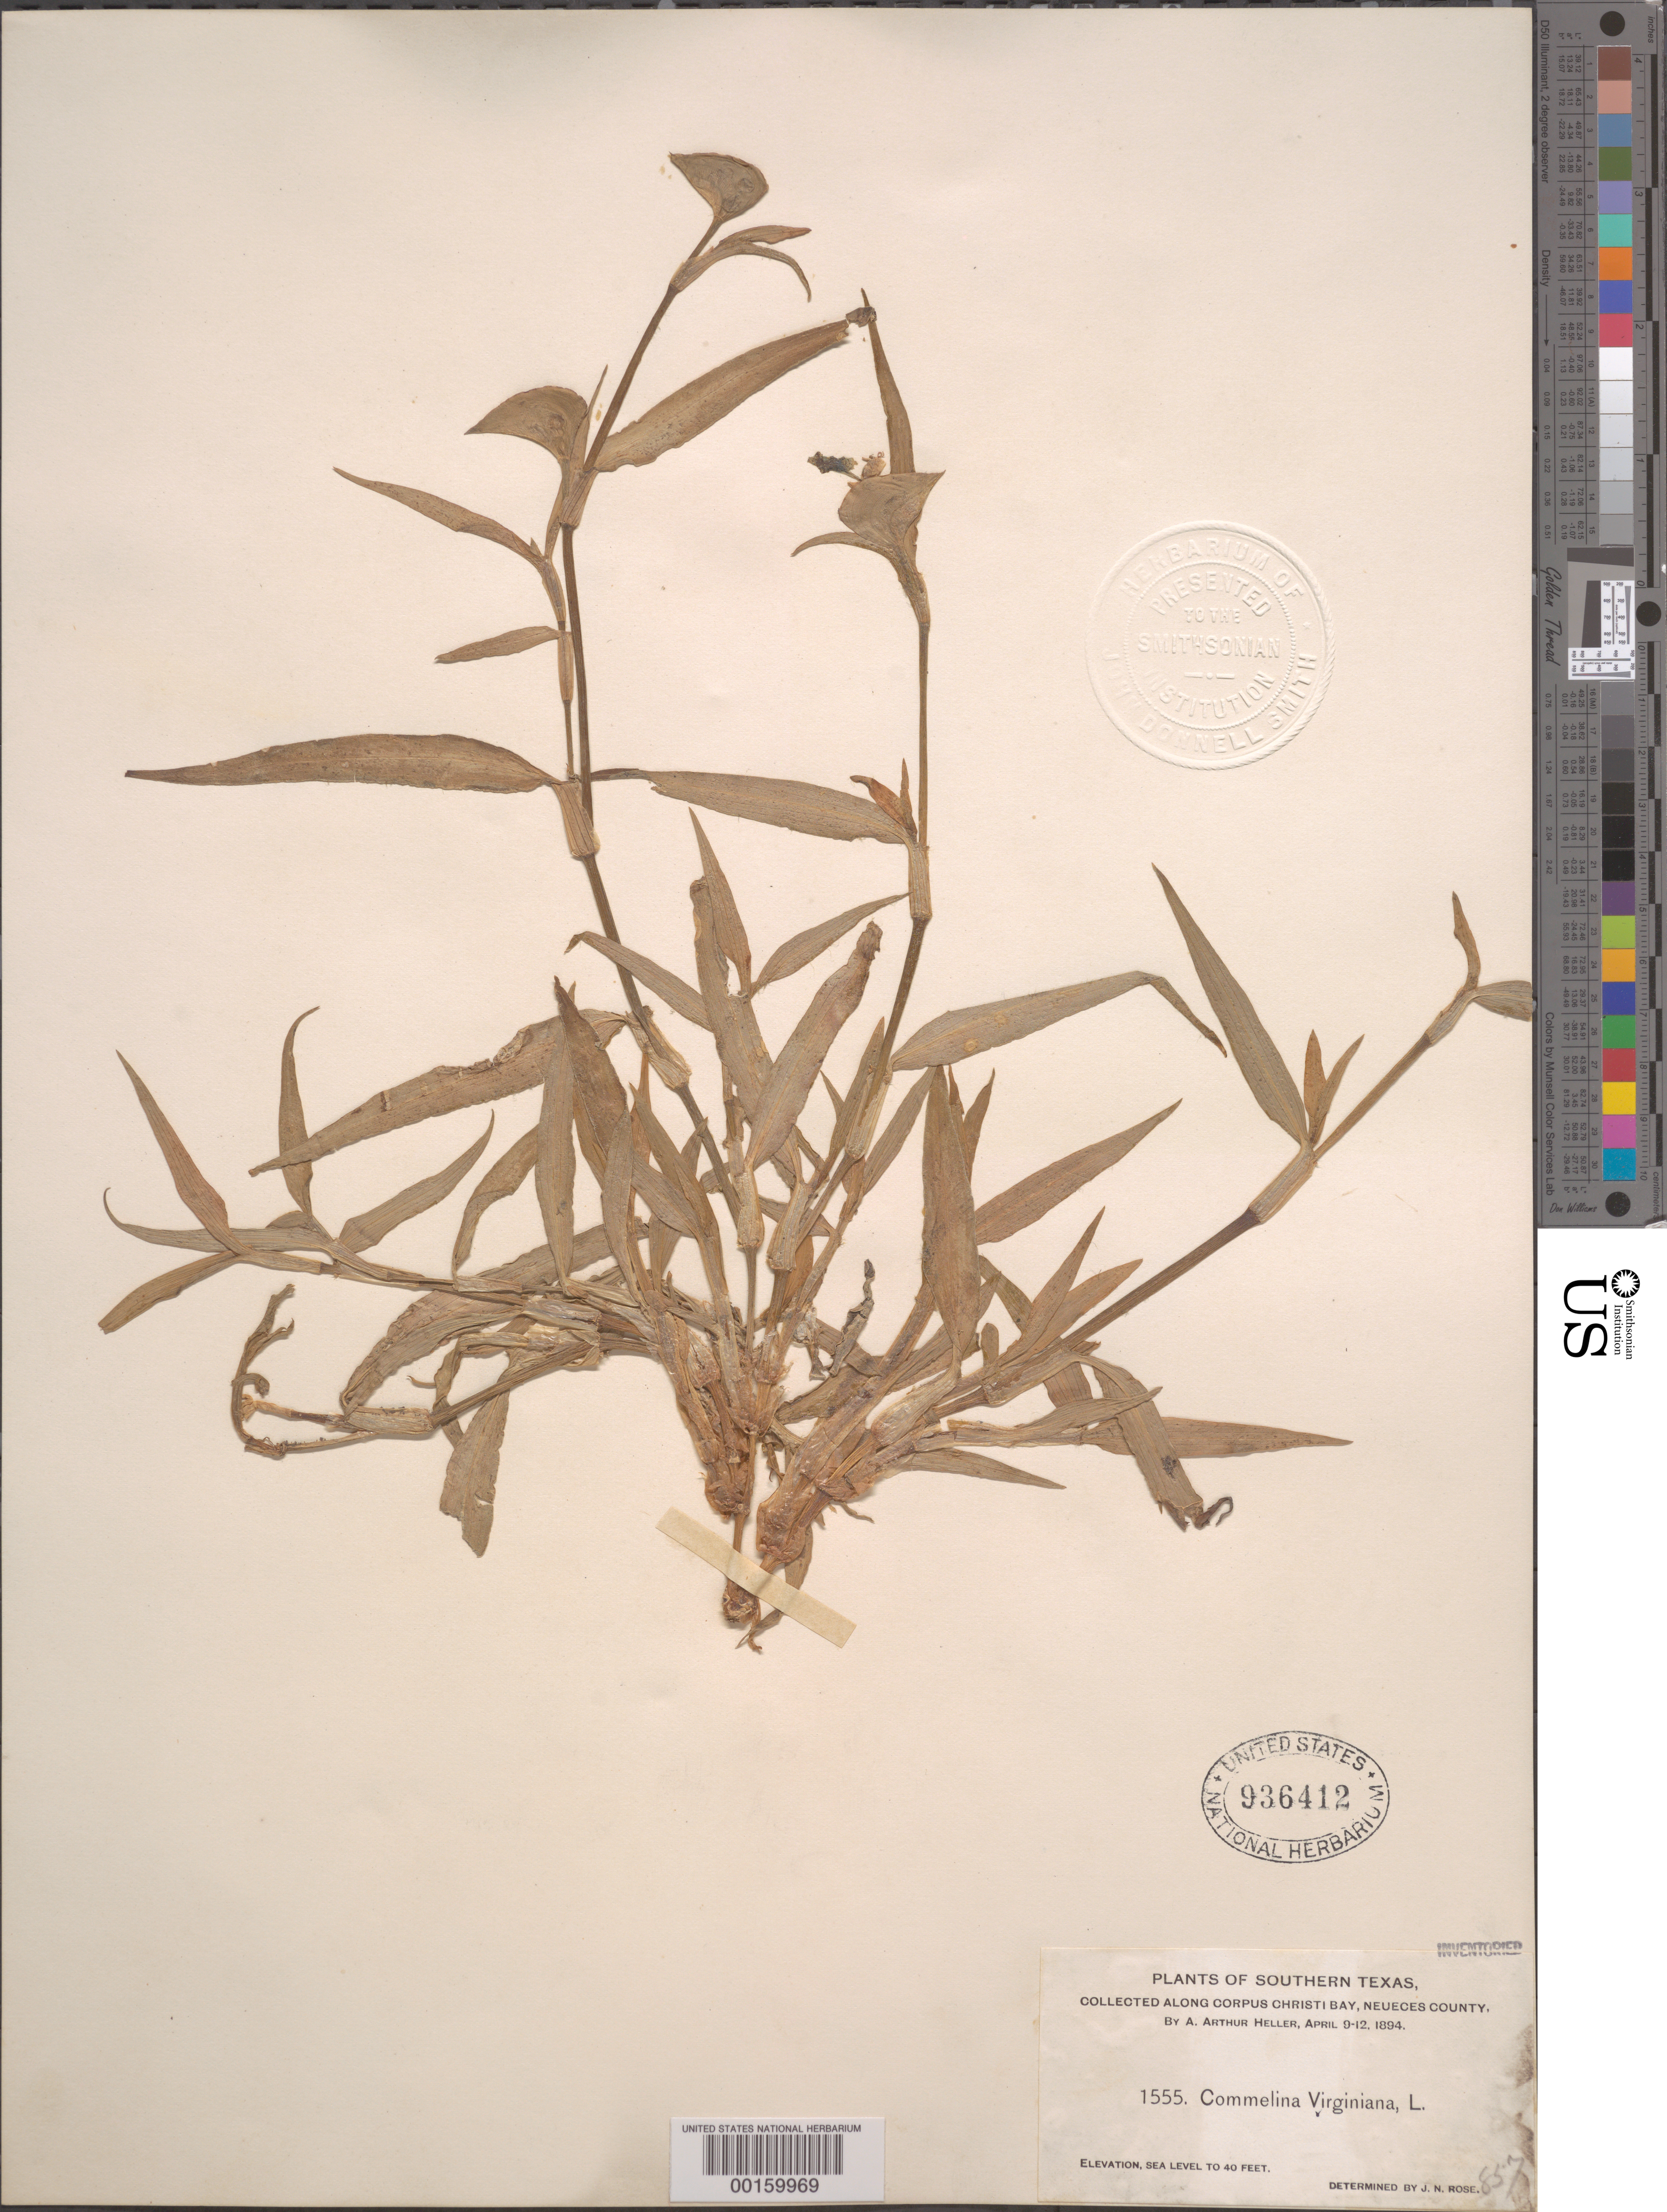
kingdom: Plantae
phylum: Tracheophyta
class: Liliopsida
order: Commelinales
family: Commelinaceae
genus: Commelina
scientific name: Commelina erecta var. angustifolia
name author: (Michx.) Fernald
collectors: A. A. Heller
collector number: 1555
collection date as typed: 09 Apr 1894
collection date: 1894-04-09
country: United States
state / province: Texas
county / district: Nueces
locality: Corpus christi bay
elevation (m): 0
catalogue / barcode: US 936412